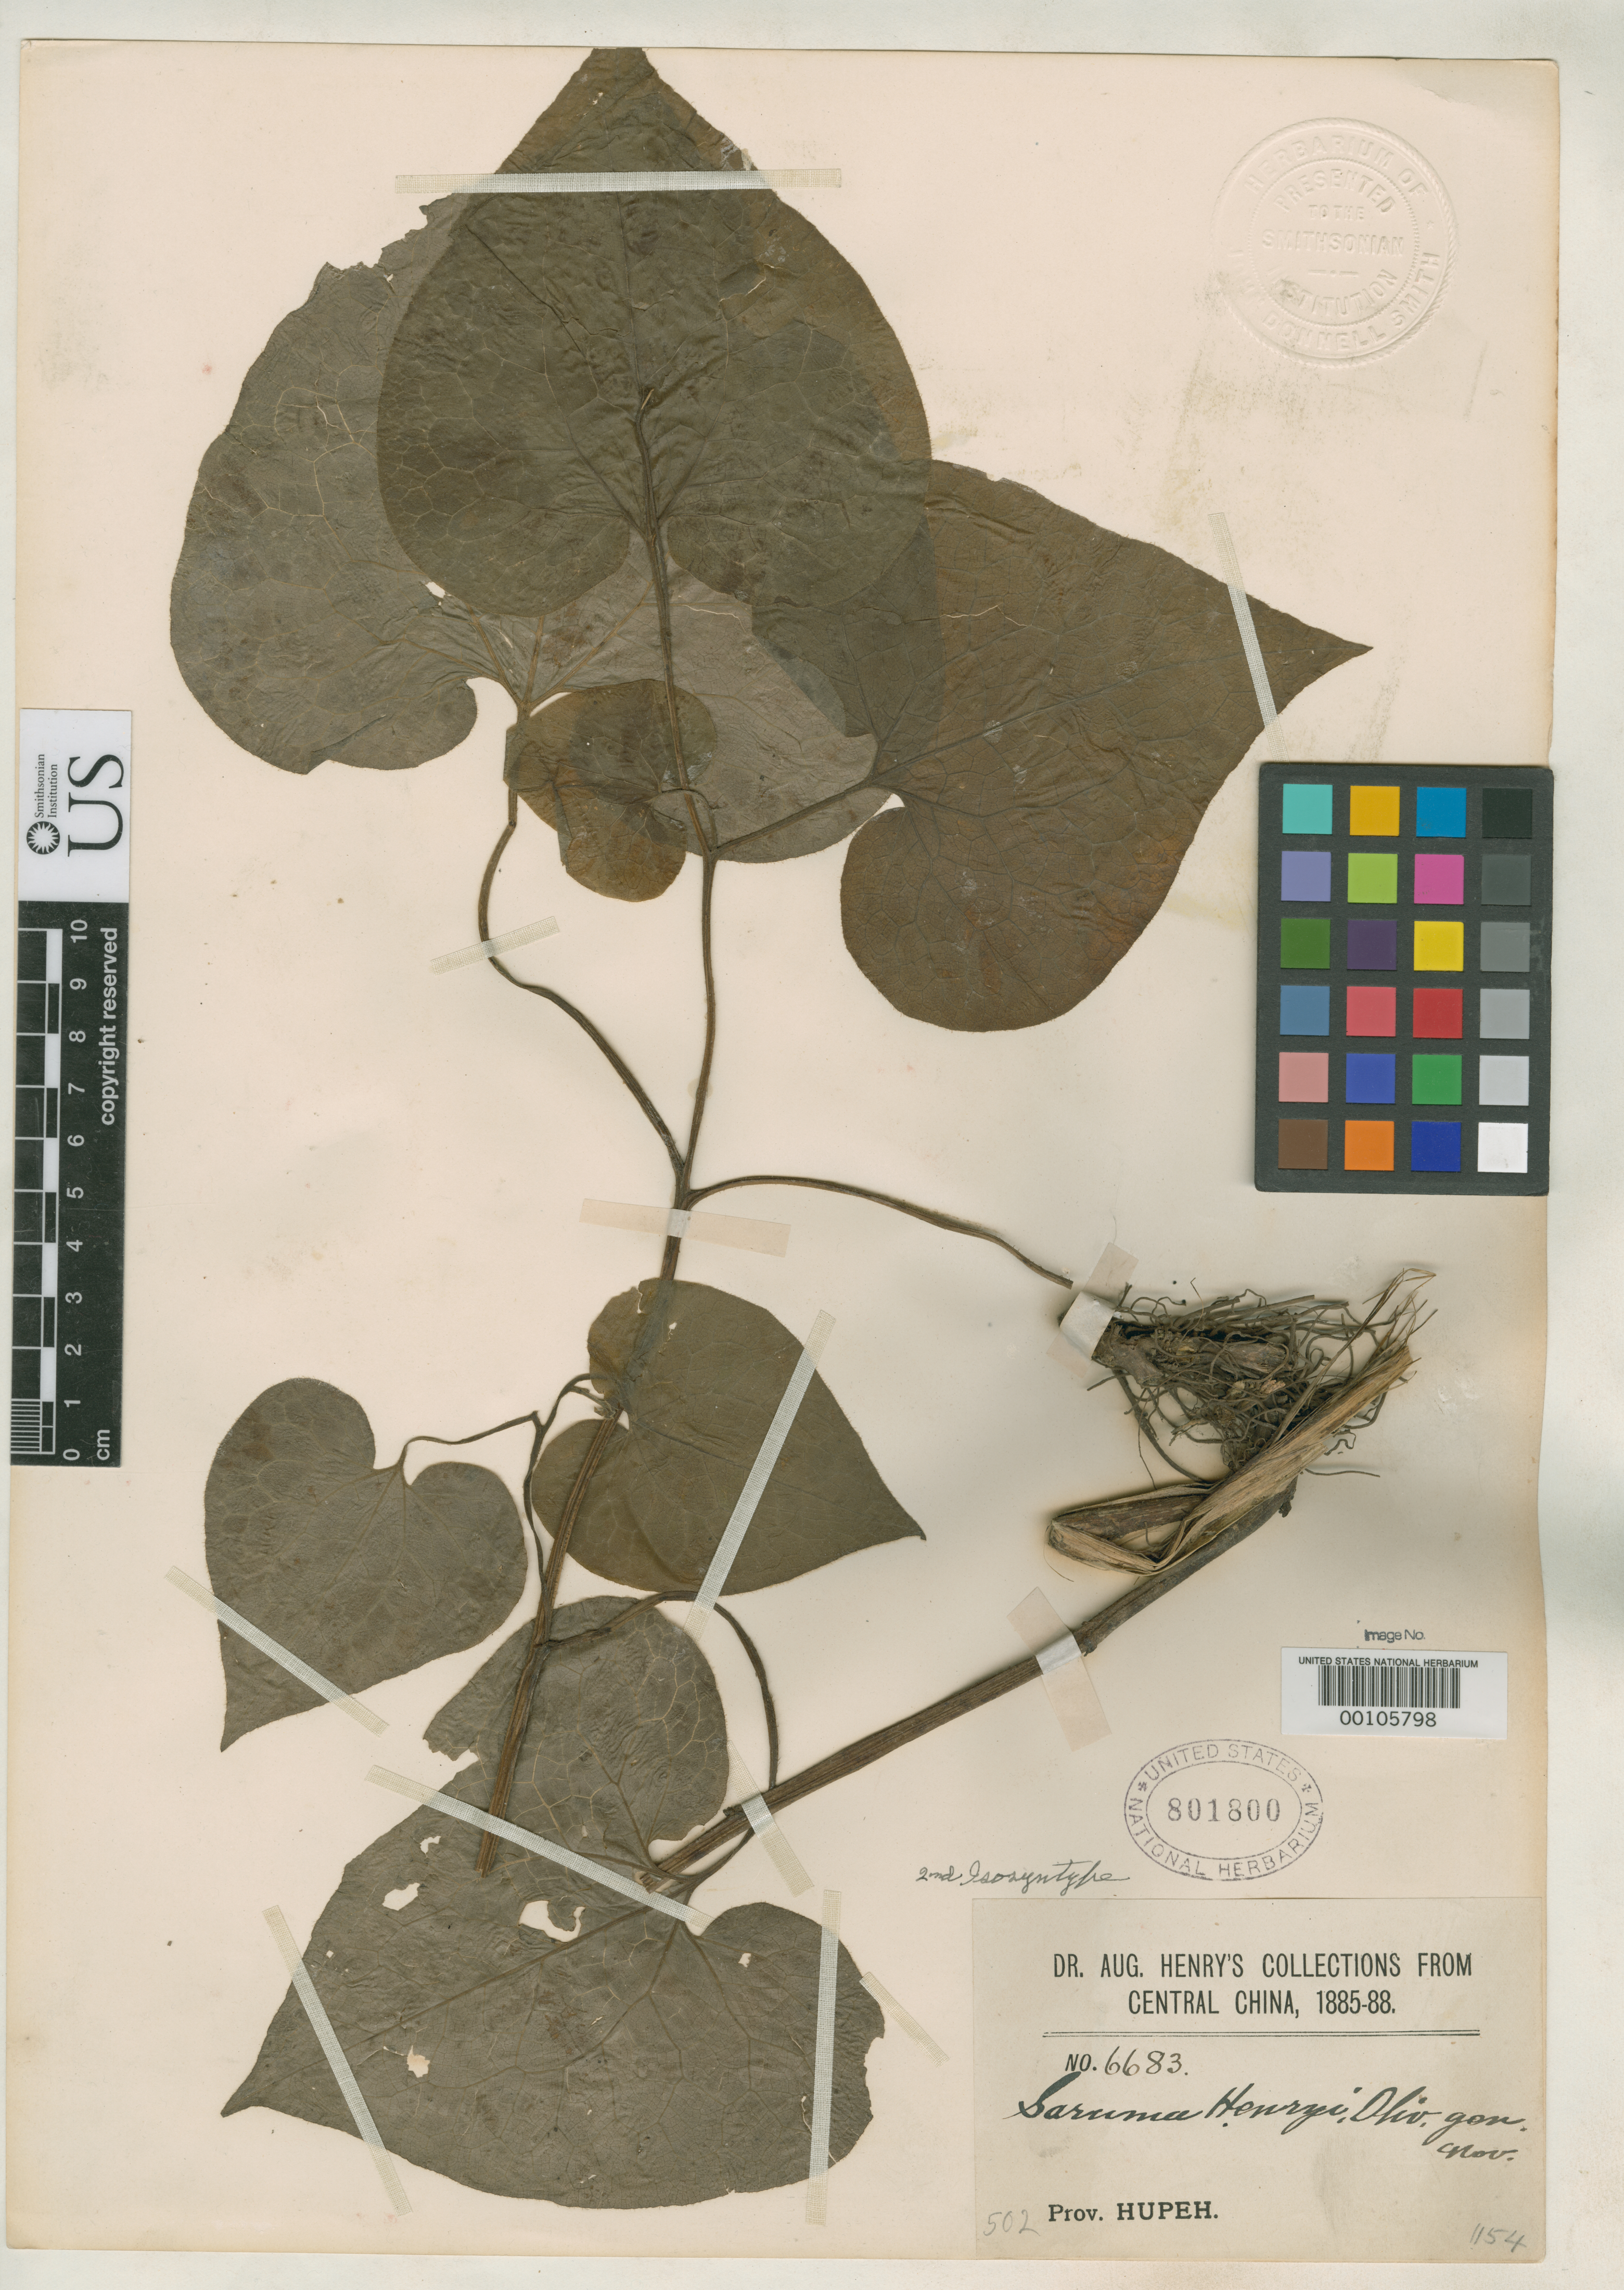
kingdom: Plantae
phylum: Tracheophyta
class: Magnoliopsida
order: Piperales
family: Aristolochiaceae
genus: Saruma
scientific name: Saruma henryi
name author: Oliv.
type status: Isosyntype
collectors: A. Henry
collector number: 6683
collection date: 1885/1888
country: China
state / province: Hubei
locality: Central China. Prov. Hupeh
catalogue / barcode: US 801800